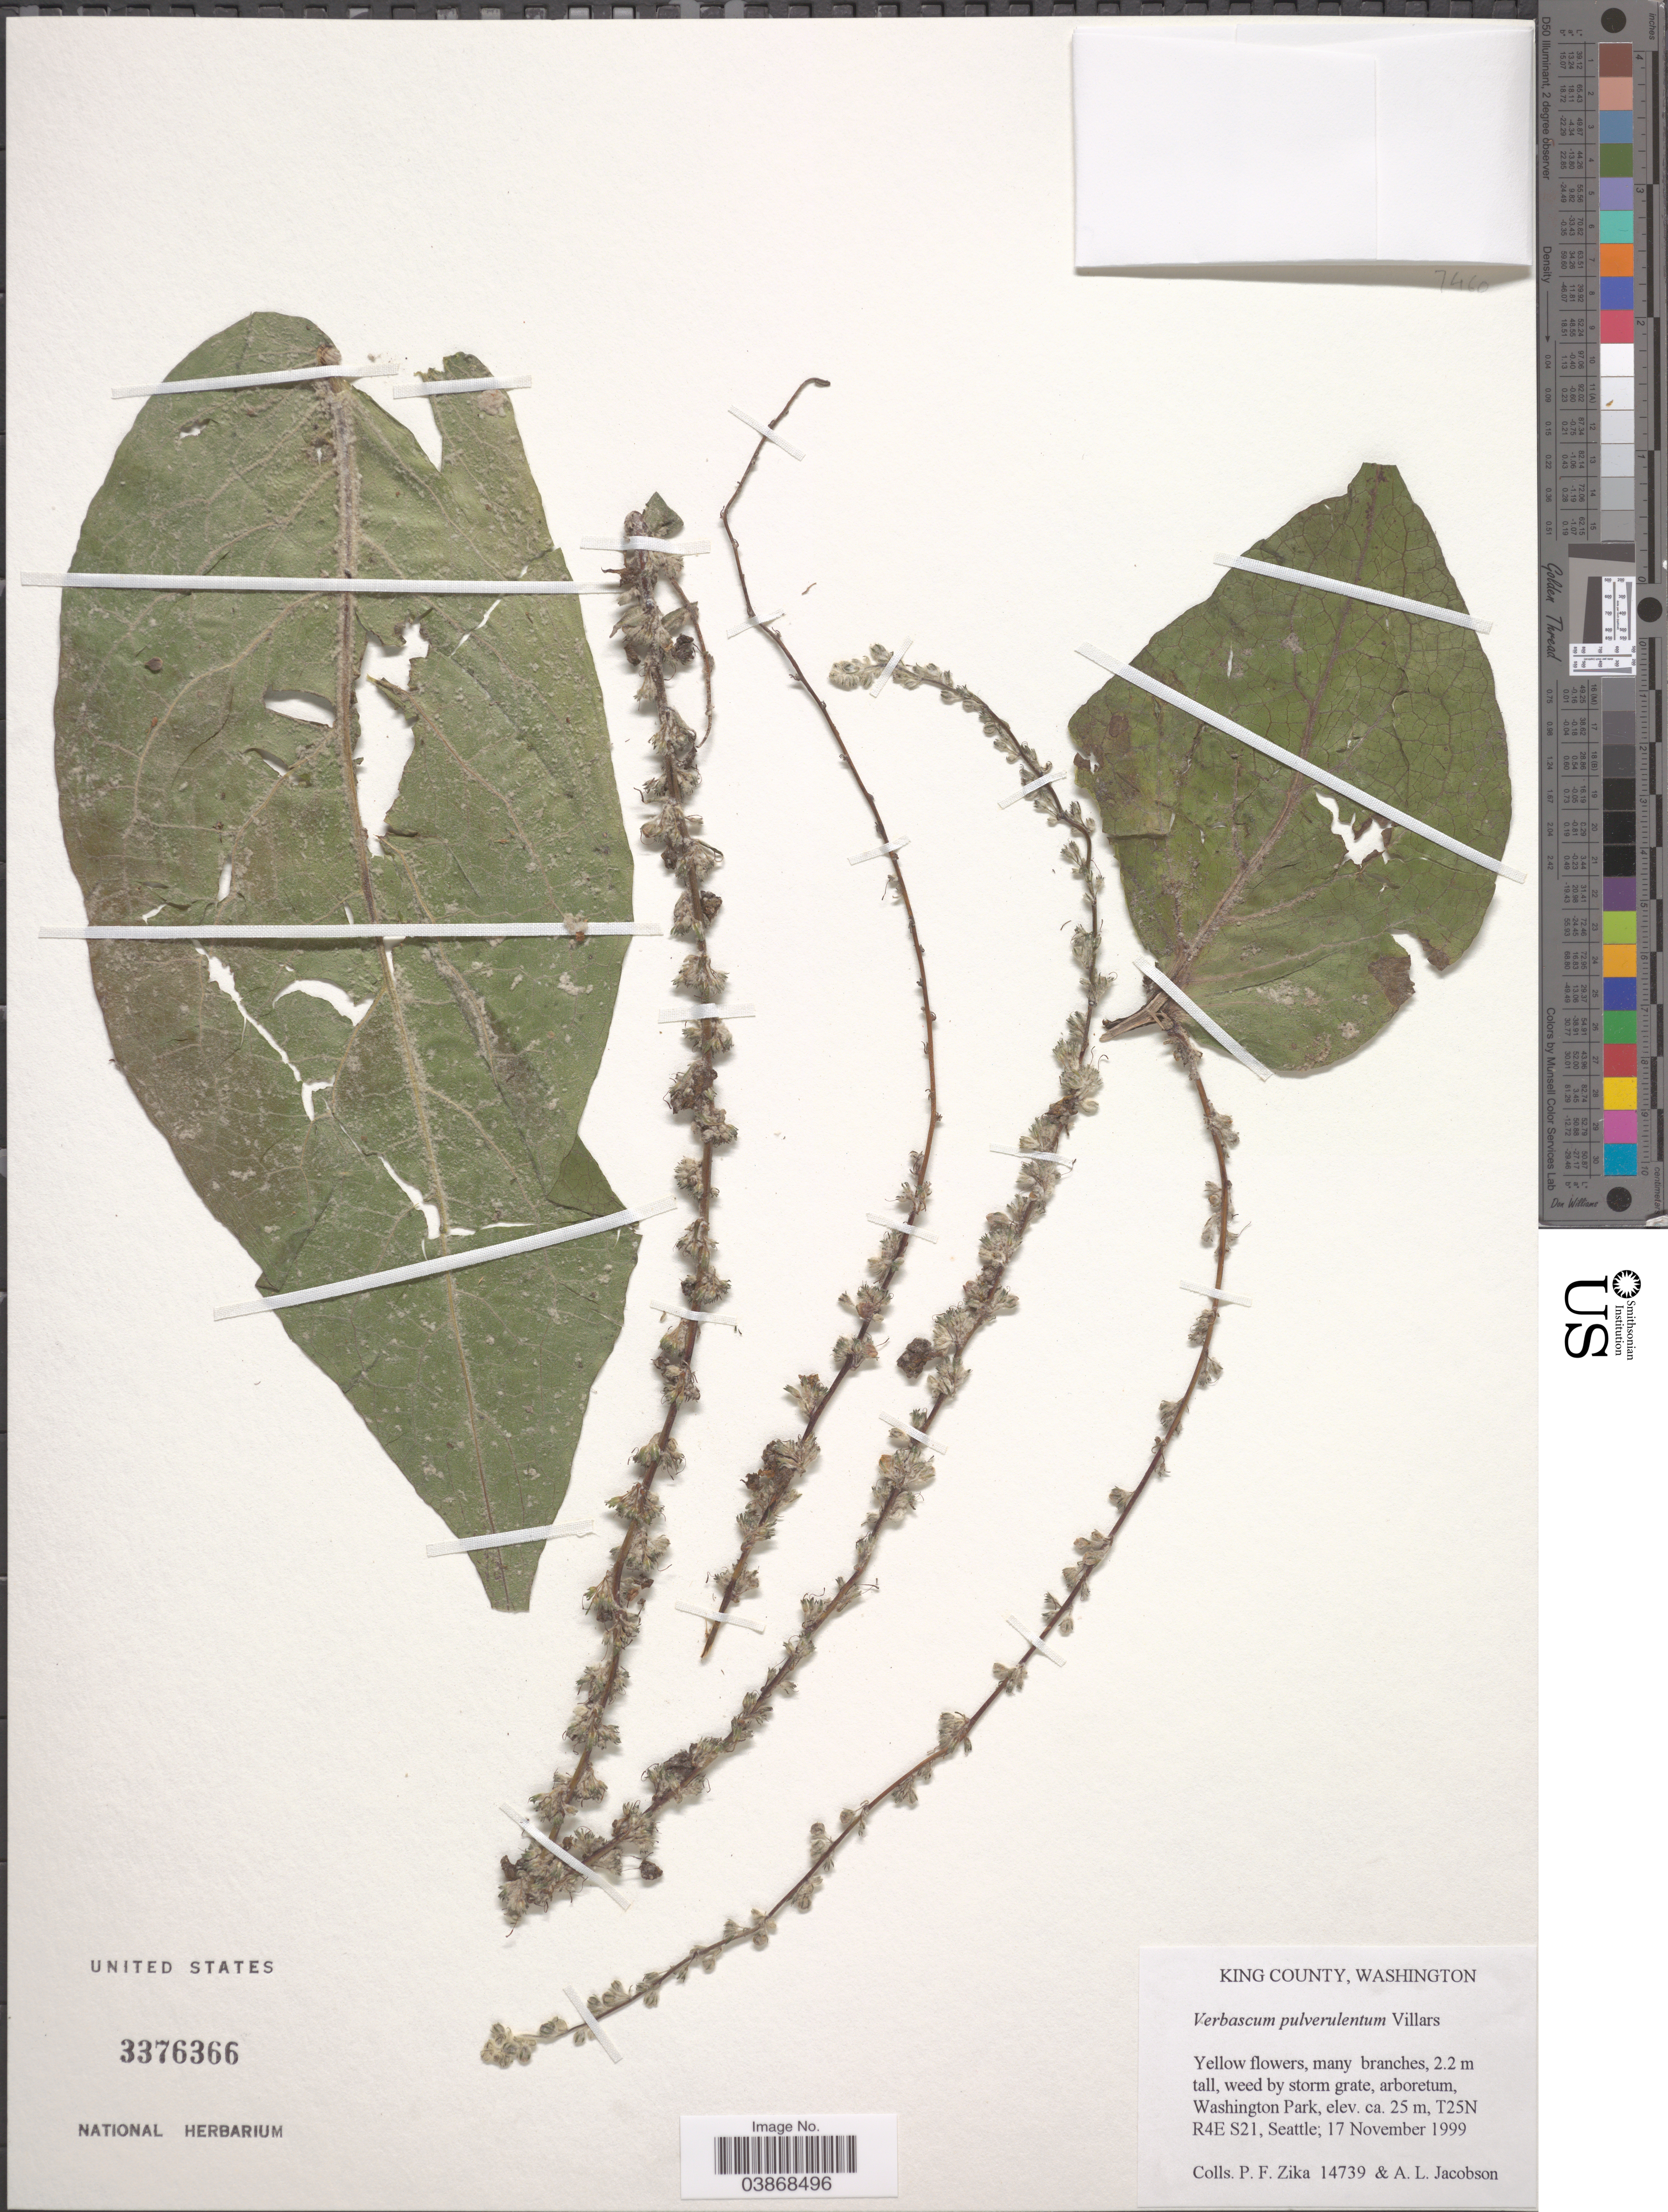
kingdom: Plantae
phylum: Tracheophyta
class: Magnoliopsida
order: Lamiales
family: Scrophulariaceae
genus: Verbascum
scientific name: Verbascum pulverulentum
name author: Vill.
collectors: P. F. Zika & A. Jacobson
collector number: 14739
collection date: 1999-11-17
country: United States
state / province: Washington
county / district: King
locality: King County. Washington Park, T25N R4E S21, Seattle.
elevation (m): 25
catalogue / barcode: US 3376366